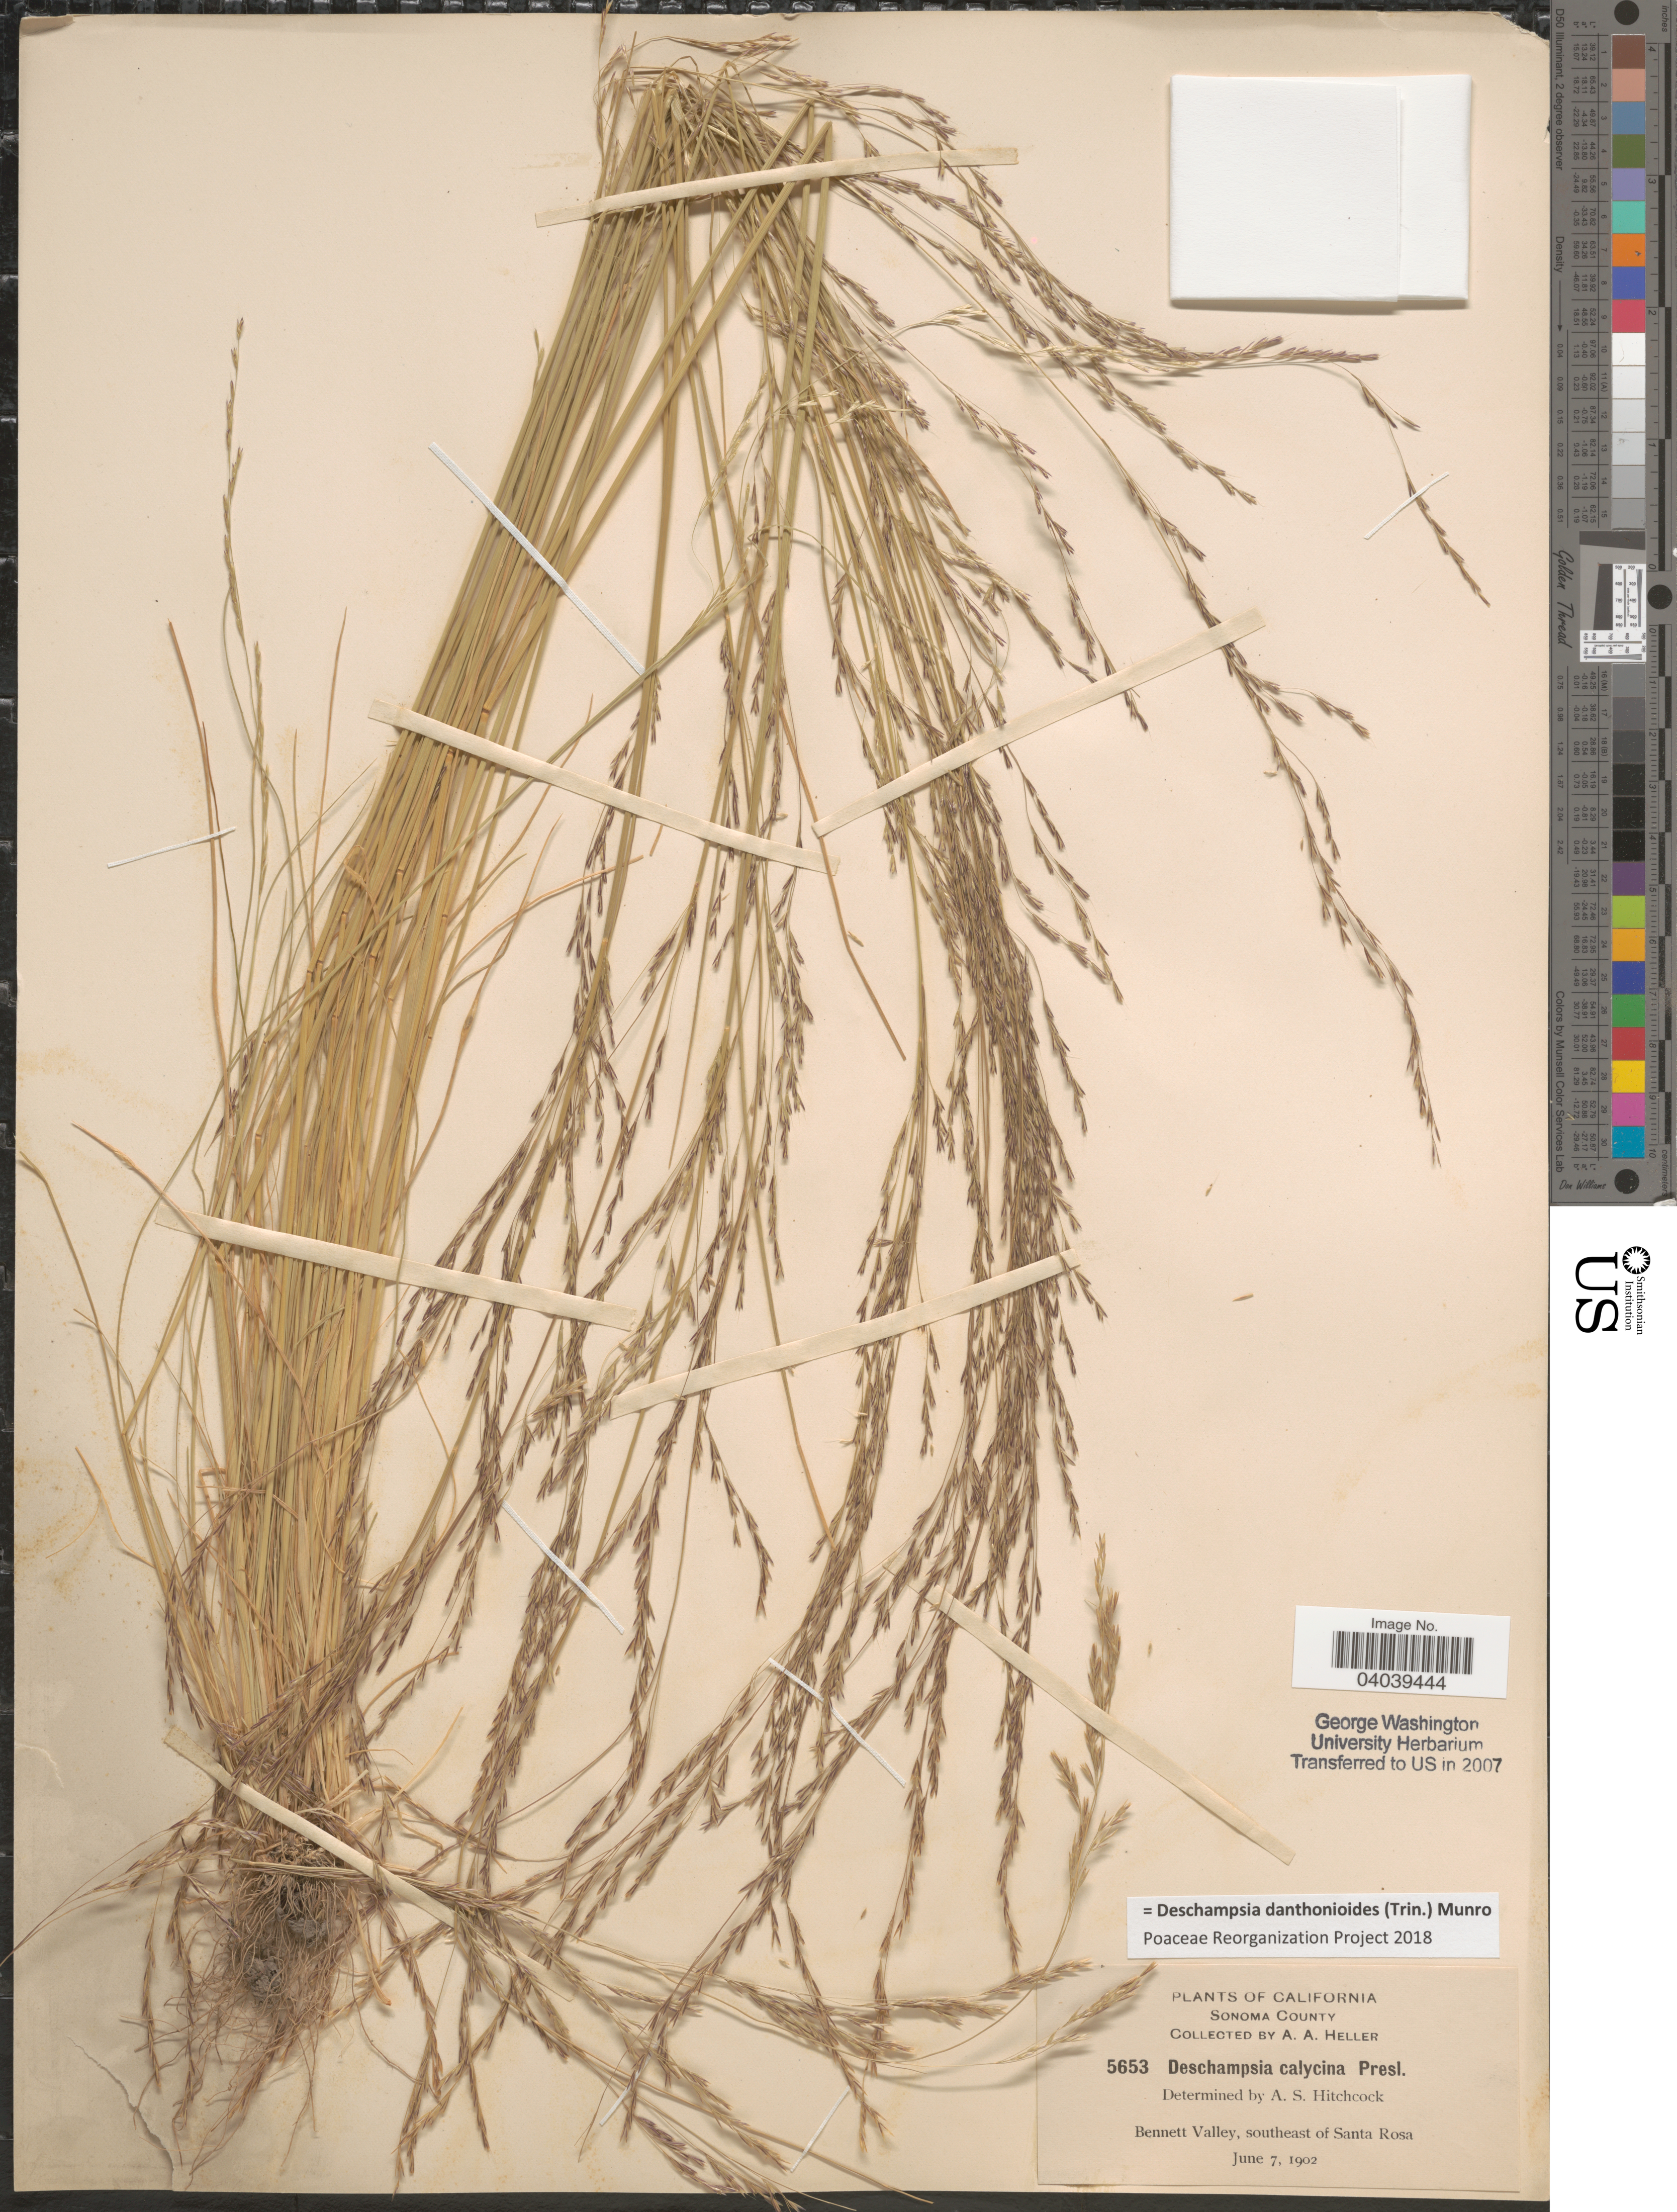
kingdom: Plantae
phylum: Tracheophyta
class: Liliopsida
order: Poales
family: Poaceae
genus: Deschampsia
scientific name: Deschampsia danthonioides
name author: (Trin.) Munro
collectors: A. A. Heller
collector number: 5653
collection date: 1902-06-07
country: United States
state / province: California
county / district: Sonoma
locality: Sonoma County. Bennett Valley, southeast of Santa Rosa.